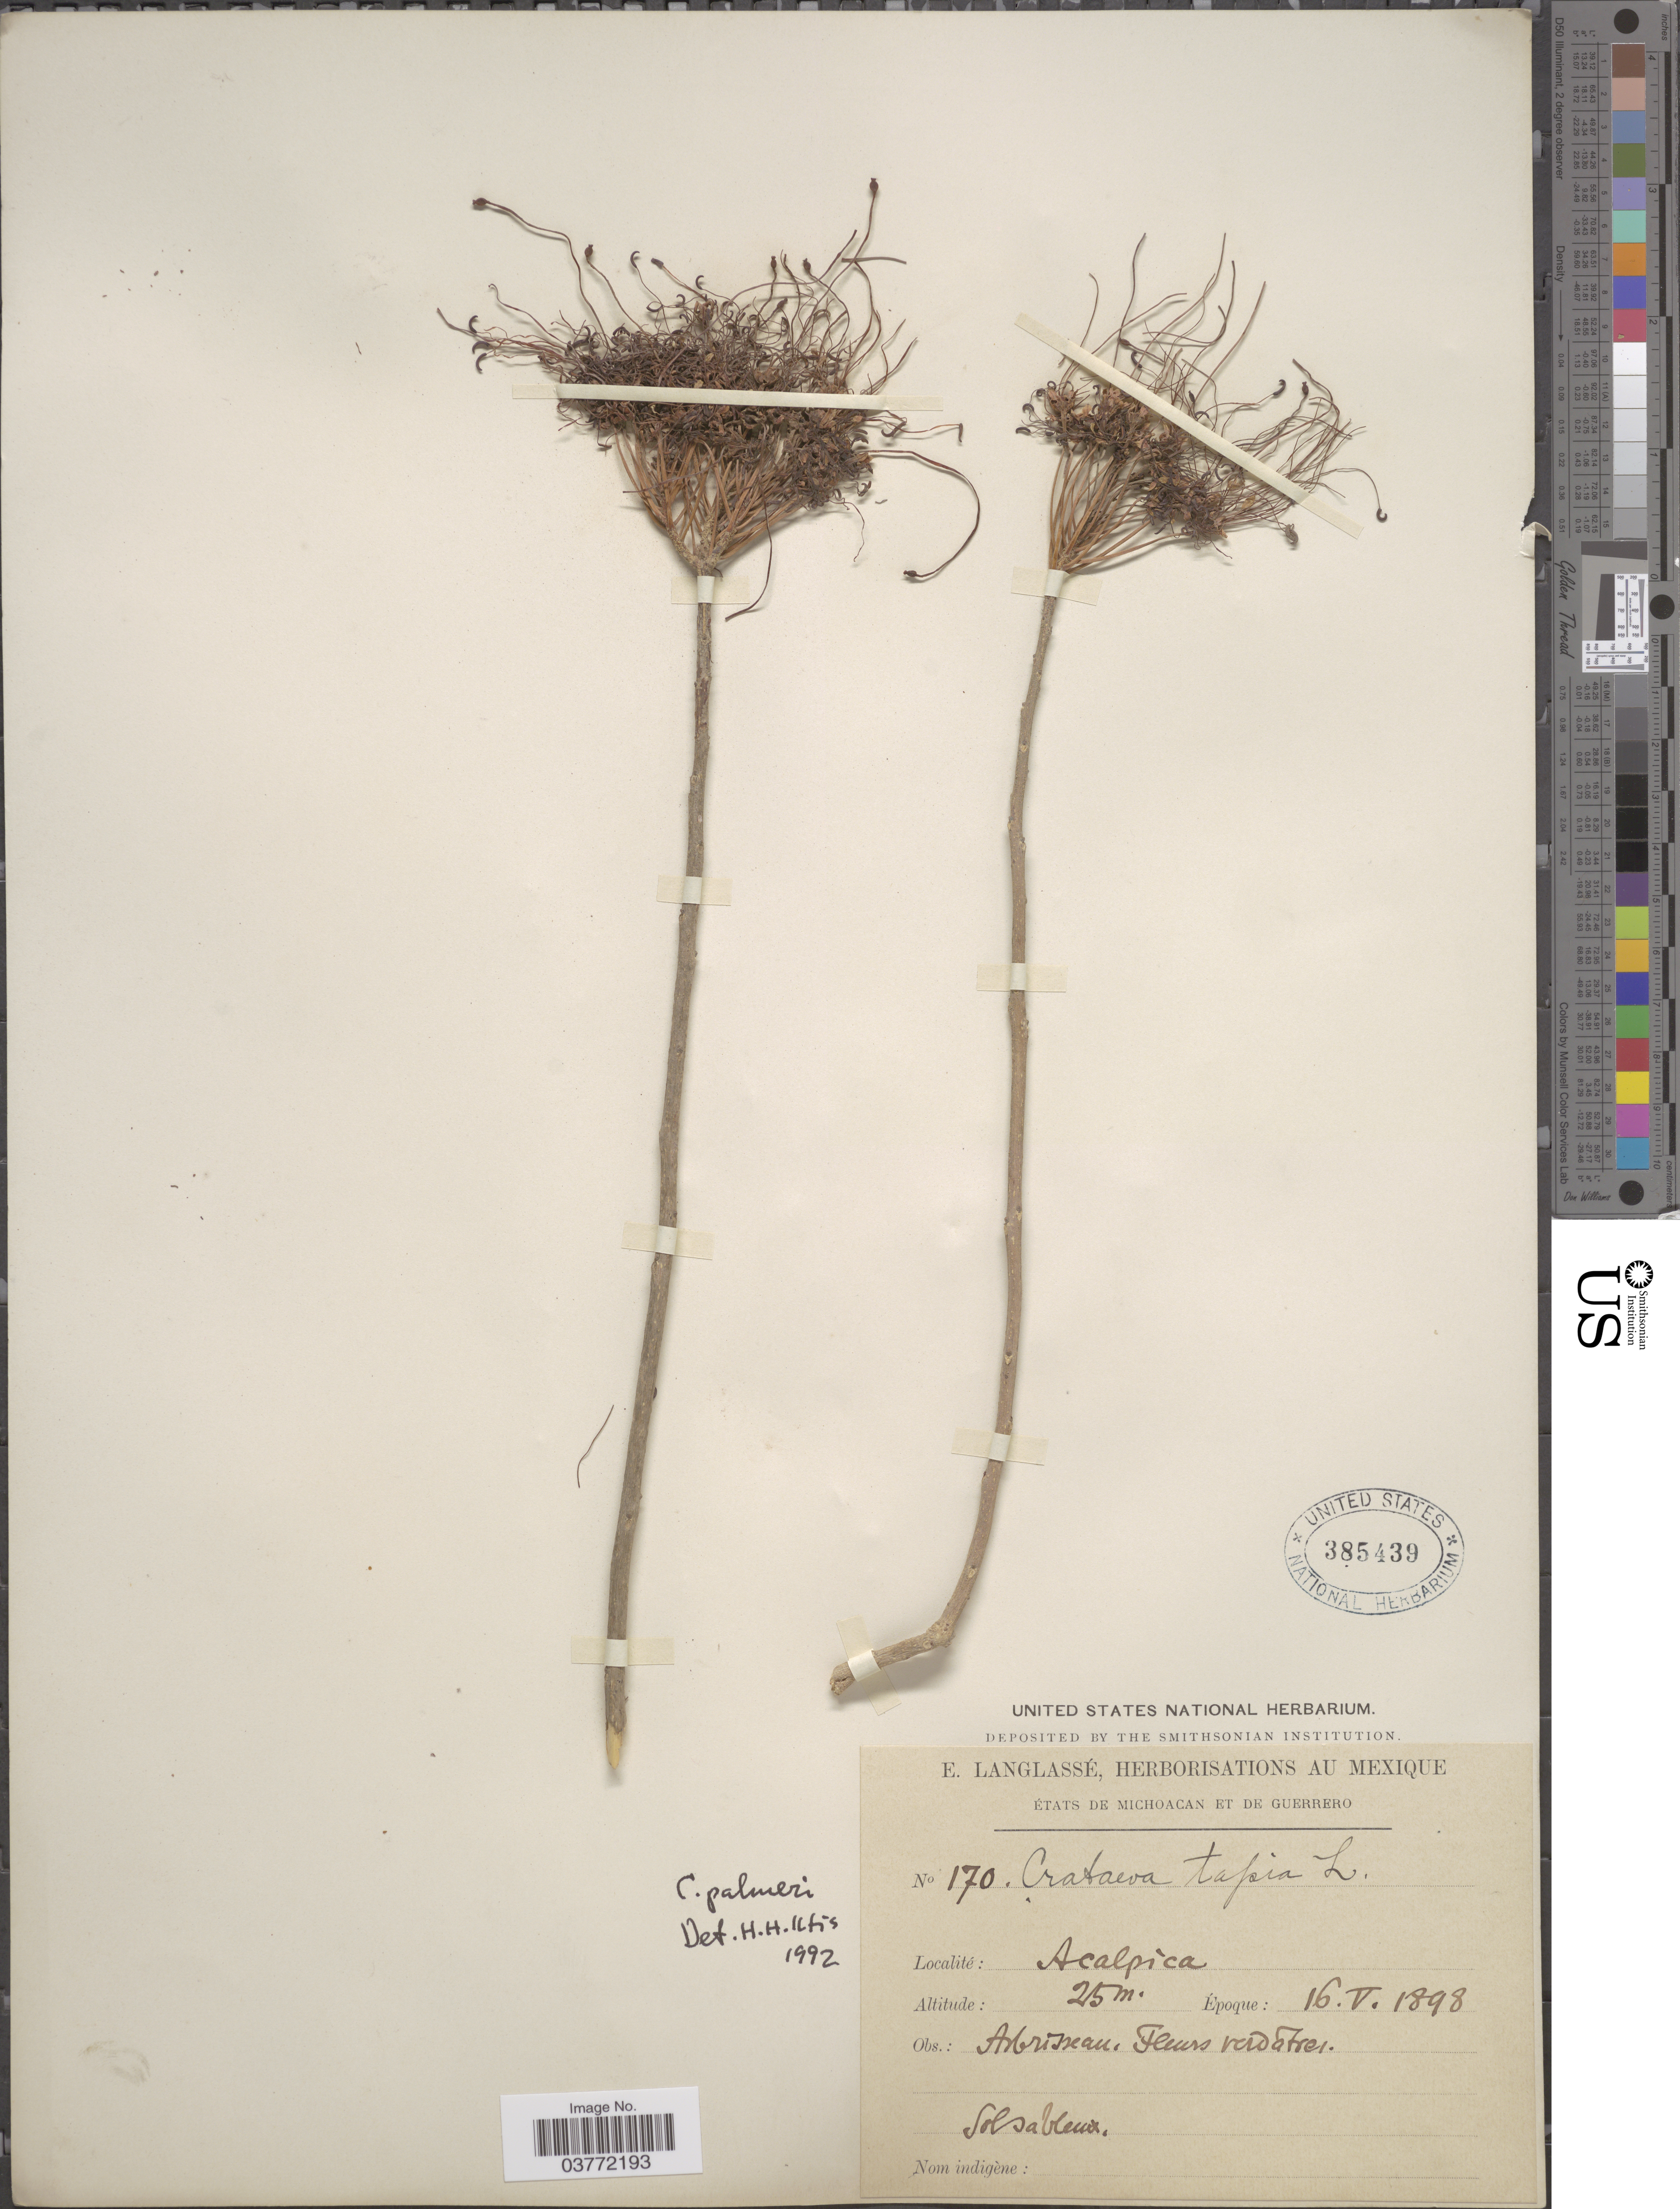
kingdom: Plantae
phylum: Tracheophyta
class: Magnoliopsida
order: Brassicales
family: Capparaceae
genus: Crateva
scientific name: Crateva palmeri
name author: Rose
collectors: E. Langlassé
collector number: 170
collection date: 1898-05-16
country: Mexico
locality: Acalpica.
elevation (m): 25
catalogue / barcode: US 385439